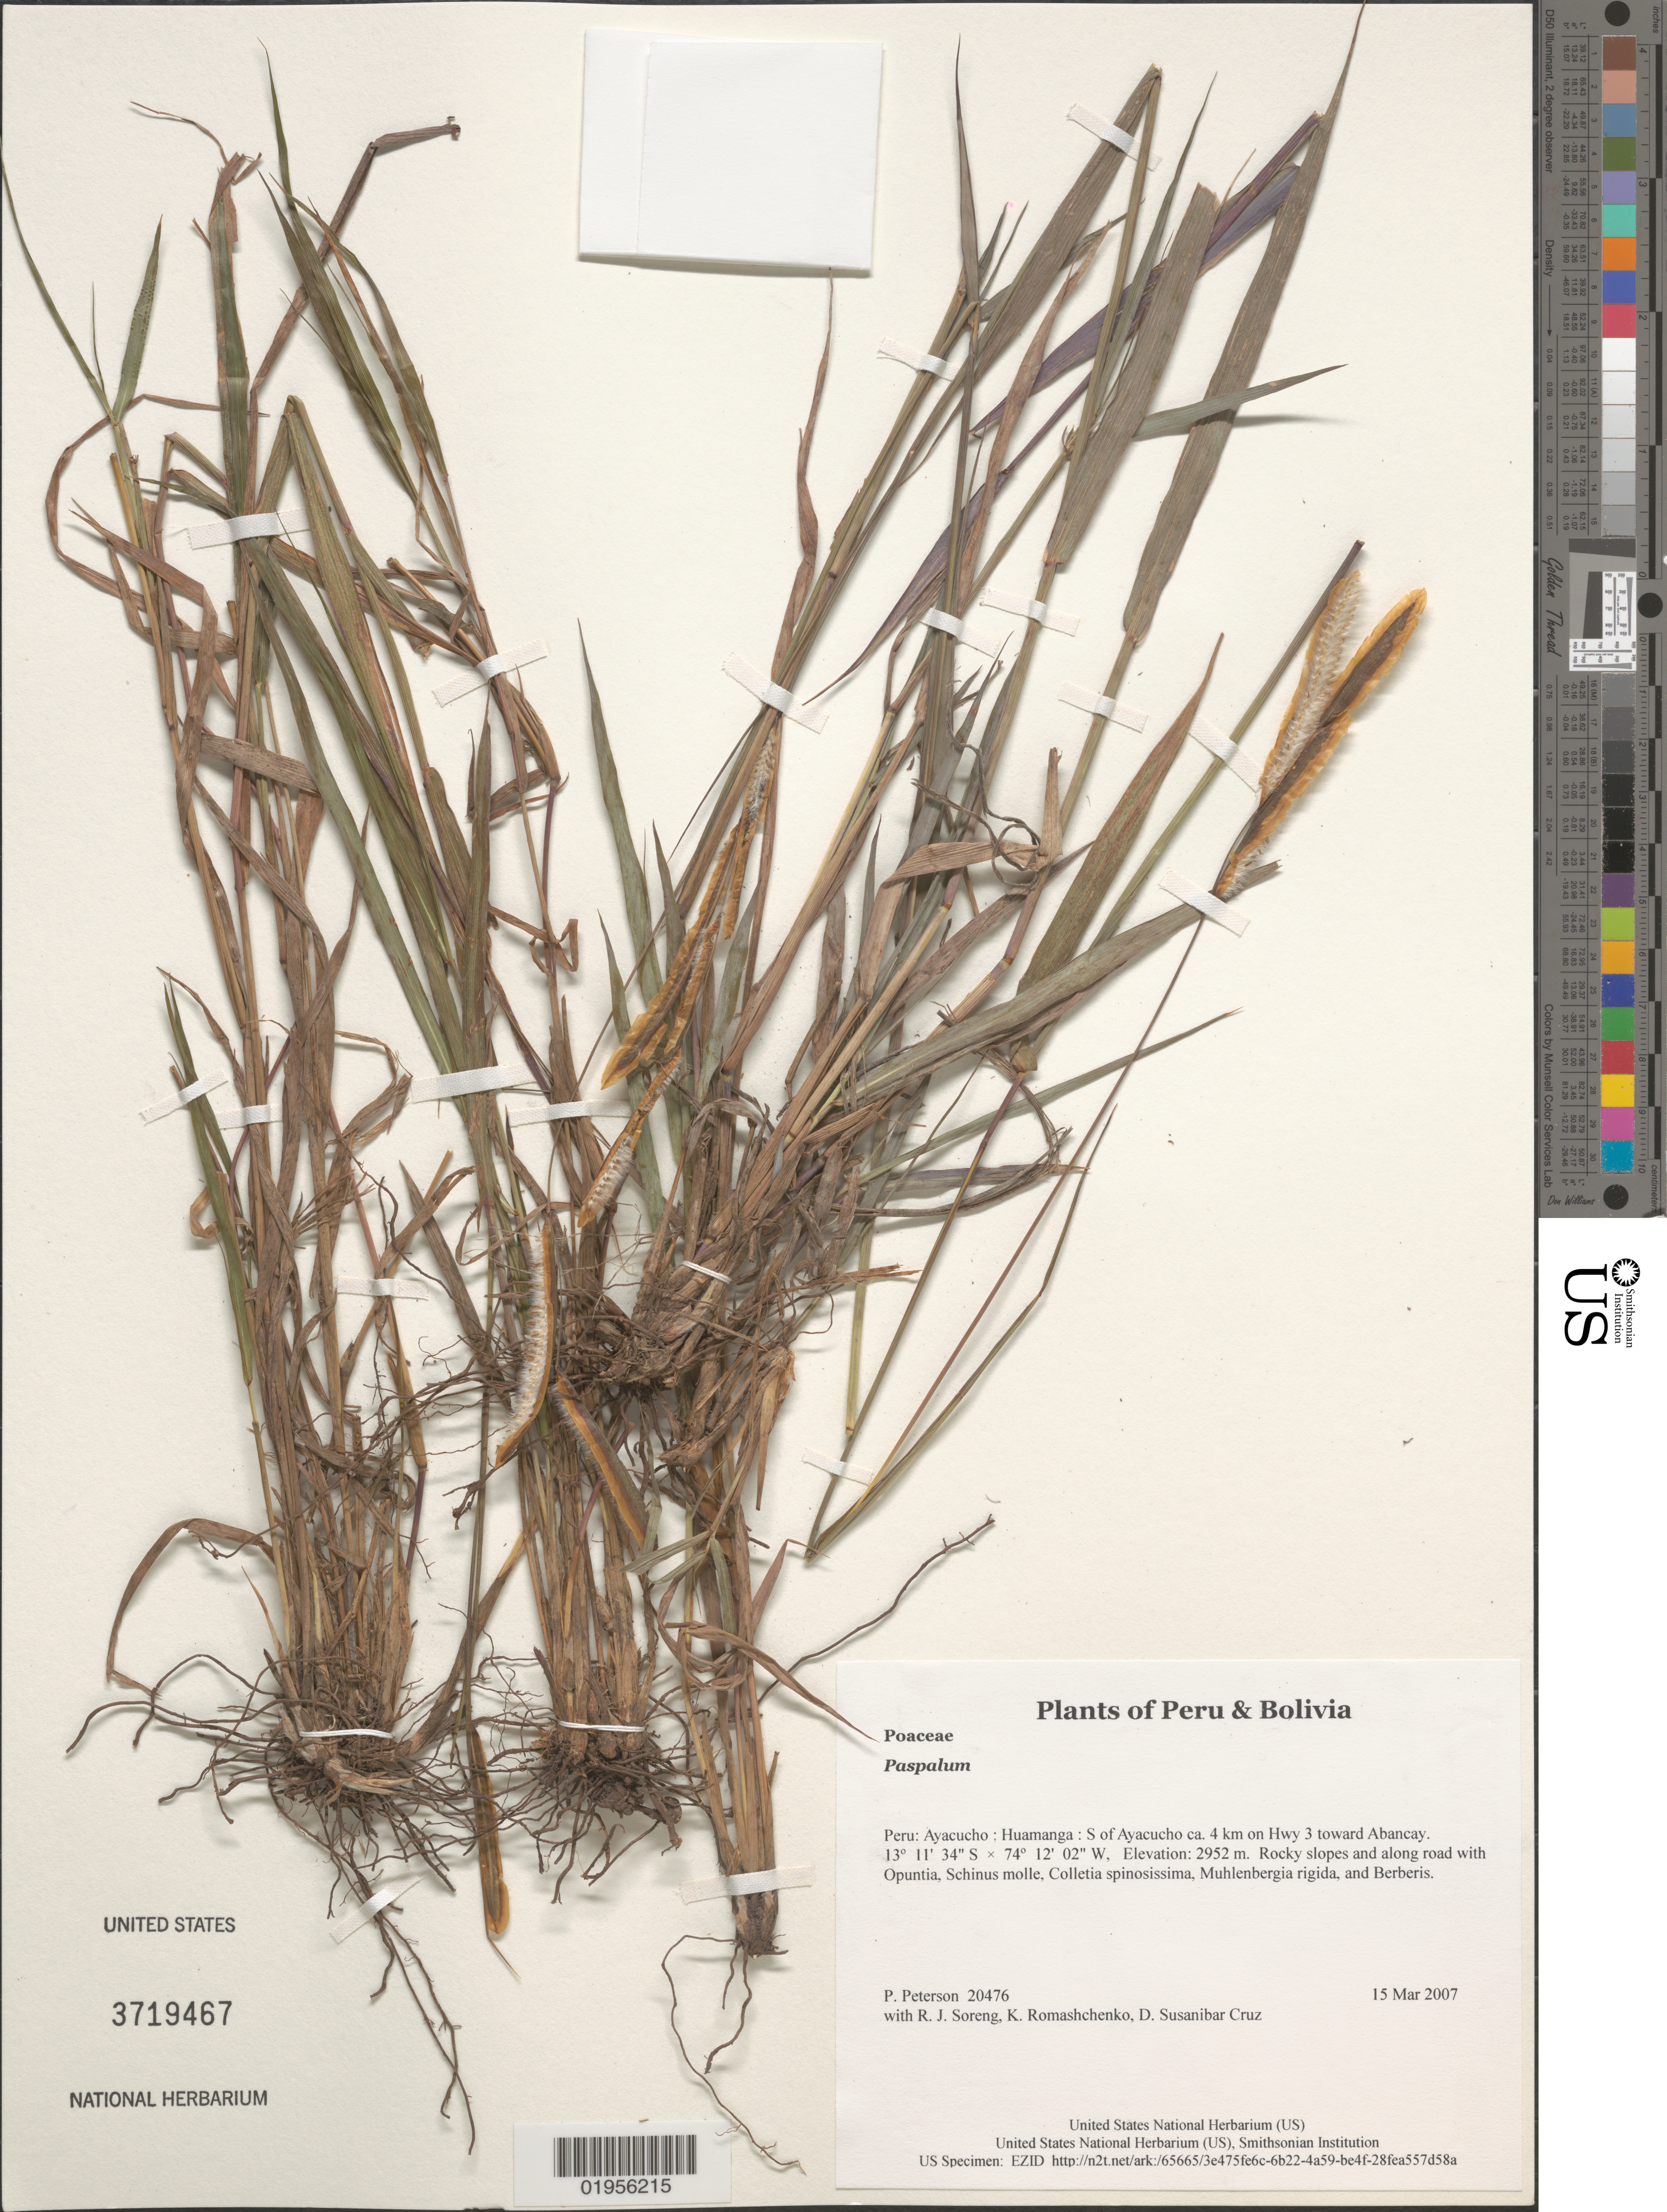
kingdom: Plantae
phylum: Tracheophyta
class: Liliopsida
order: Poales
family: Poaceae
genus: Paspalum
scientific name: Paspalum sp.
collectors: P. M. Peterson, R. J. Soreng, K. Romashchenko & D. Susanibar Cruz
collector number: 20476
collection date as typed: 15 Mar 2007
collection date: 2007-03-15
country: Peru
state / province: Ayacucho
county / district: Huamanga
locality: S of Ayacucho ca. 4 km on Hwy 3 toward Abancay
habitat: Rocky slopes and along road with Opuntia, Schinus molle, Colletia spinosissima, Muhlenbergia rigida, and Berberis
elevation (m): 2952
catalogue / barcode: US 3719467